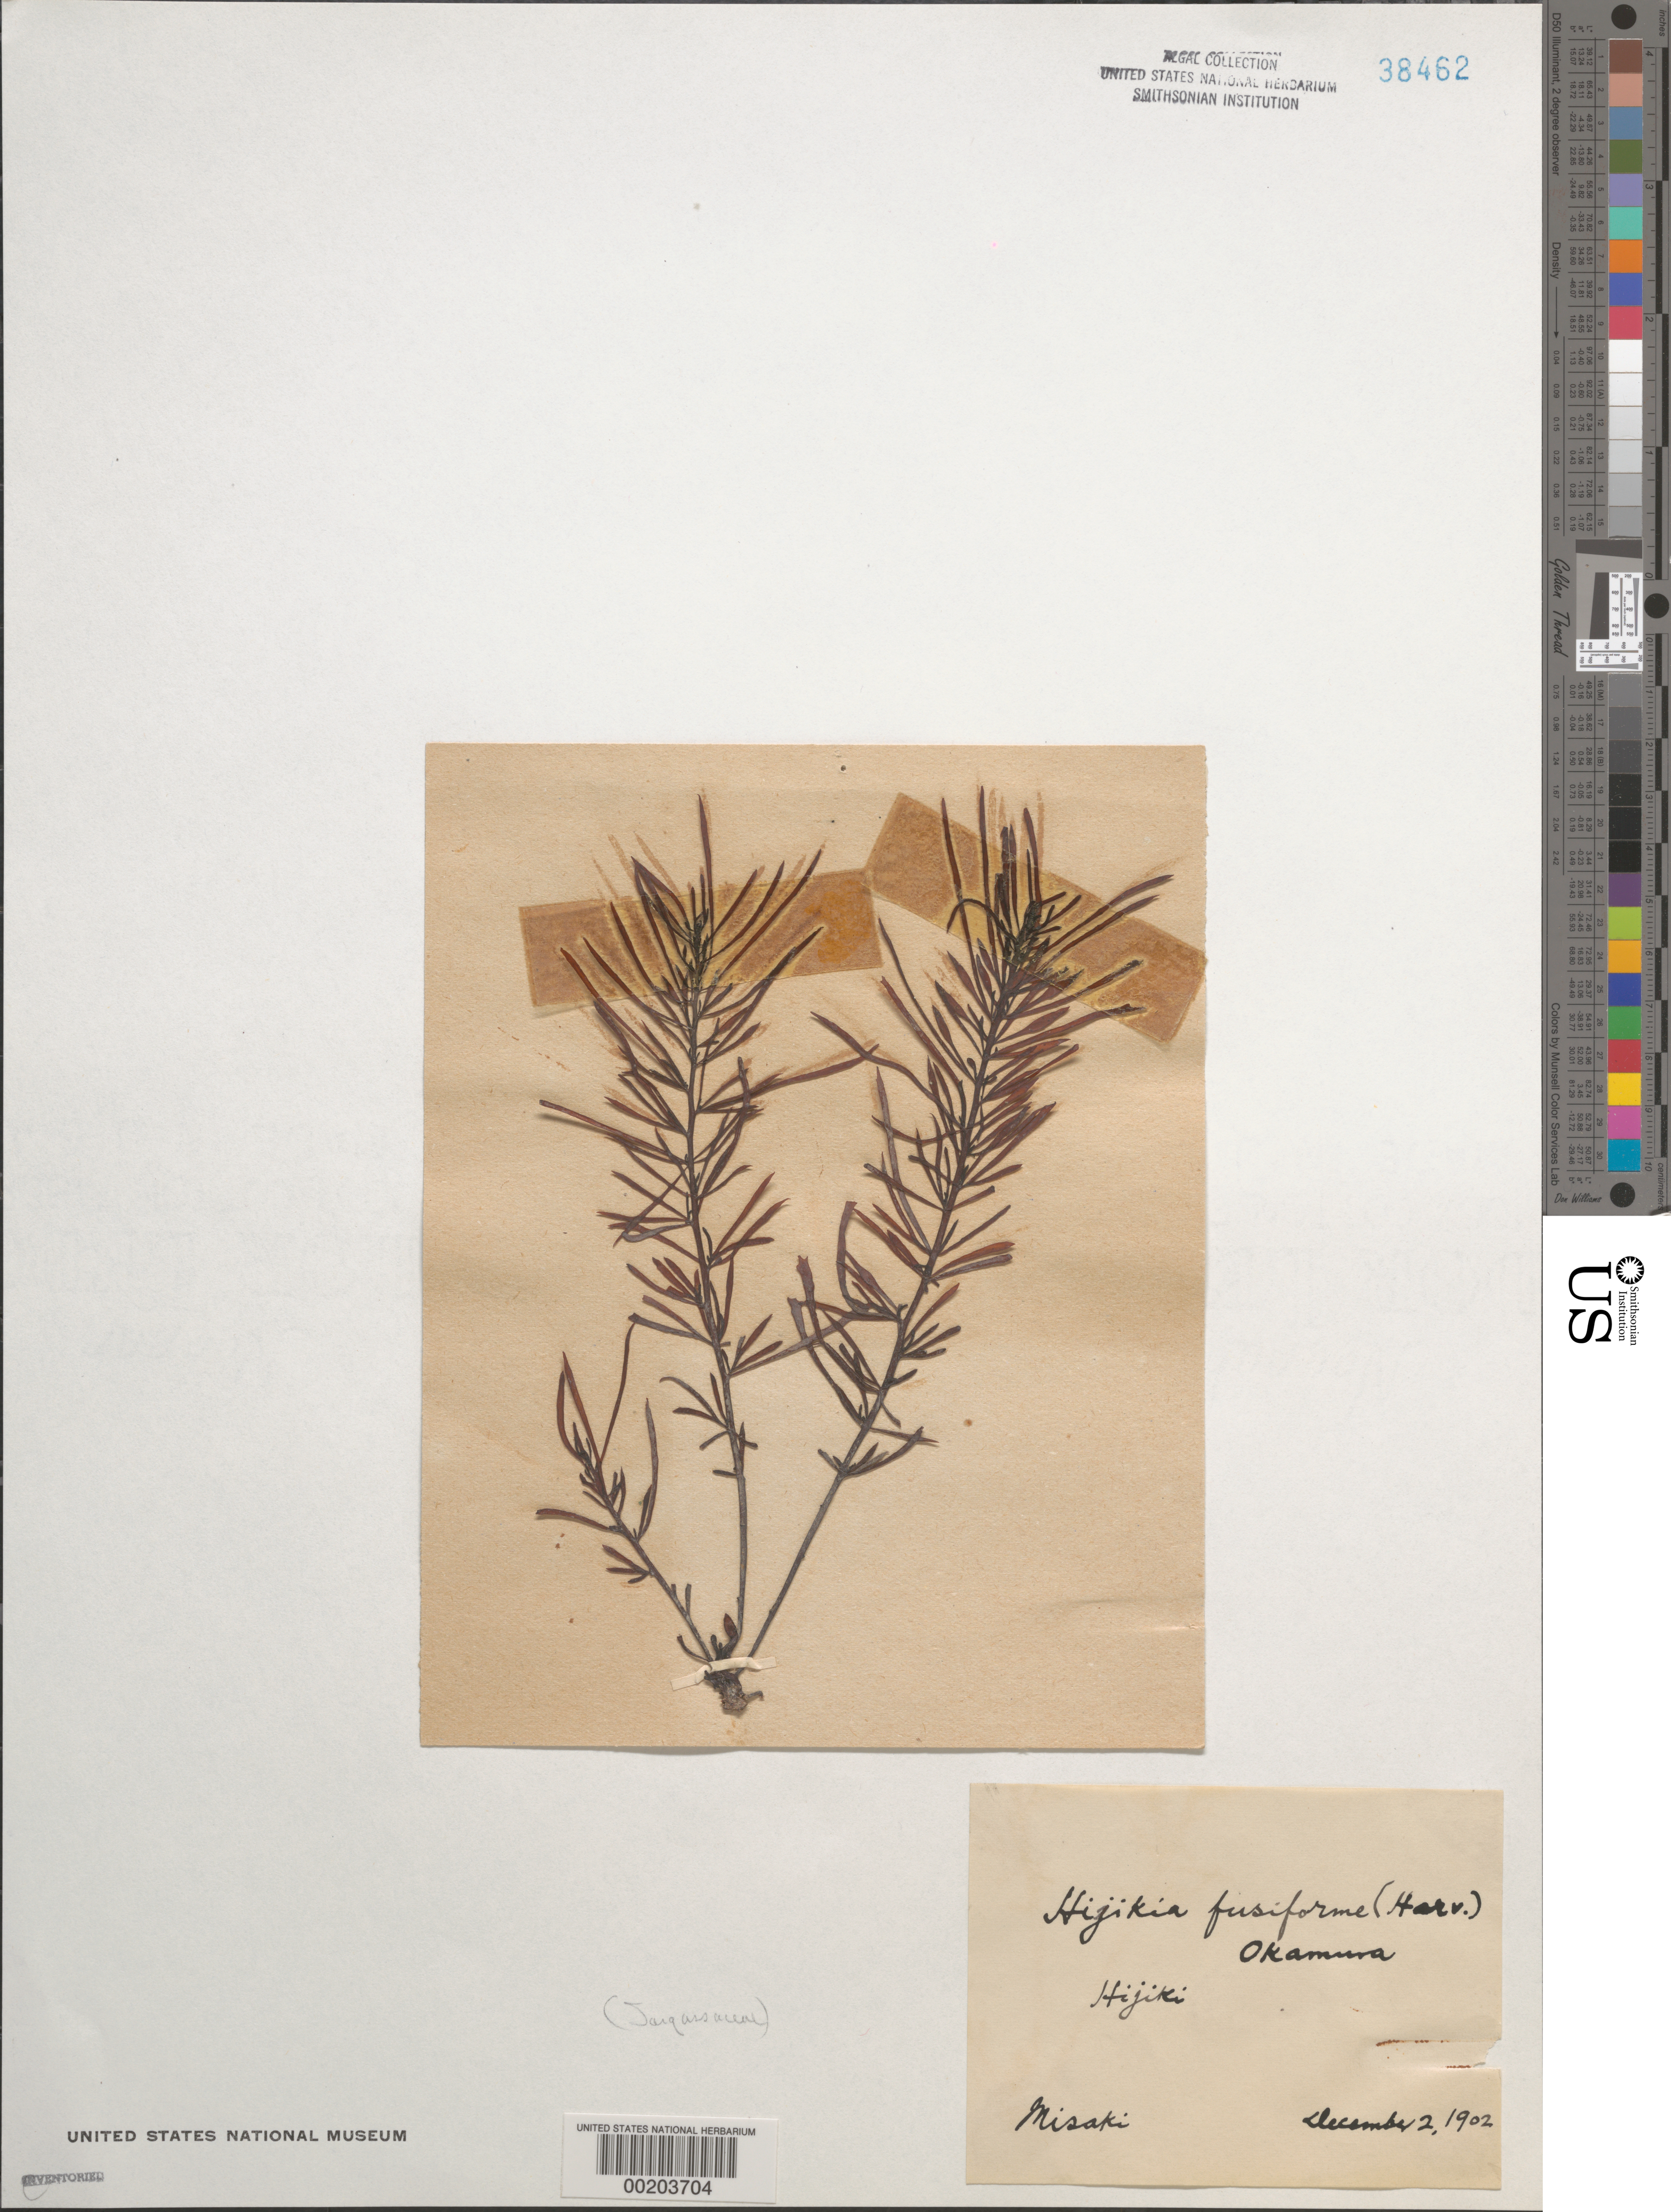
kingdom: Chromista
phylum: Ochrophyta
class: Phaeophyceae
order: Fucales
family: Sargassaceae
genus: Sargassum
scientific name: Sargassum fusiforme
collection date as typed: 02 Dec 1902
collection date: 1902-12-02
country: Japan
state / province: Kanagawa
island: Honshu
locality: Misaki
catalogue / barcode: US 38462